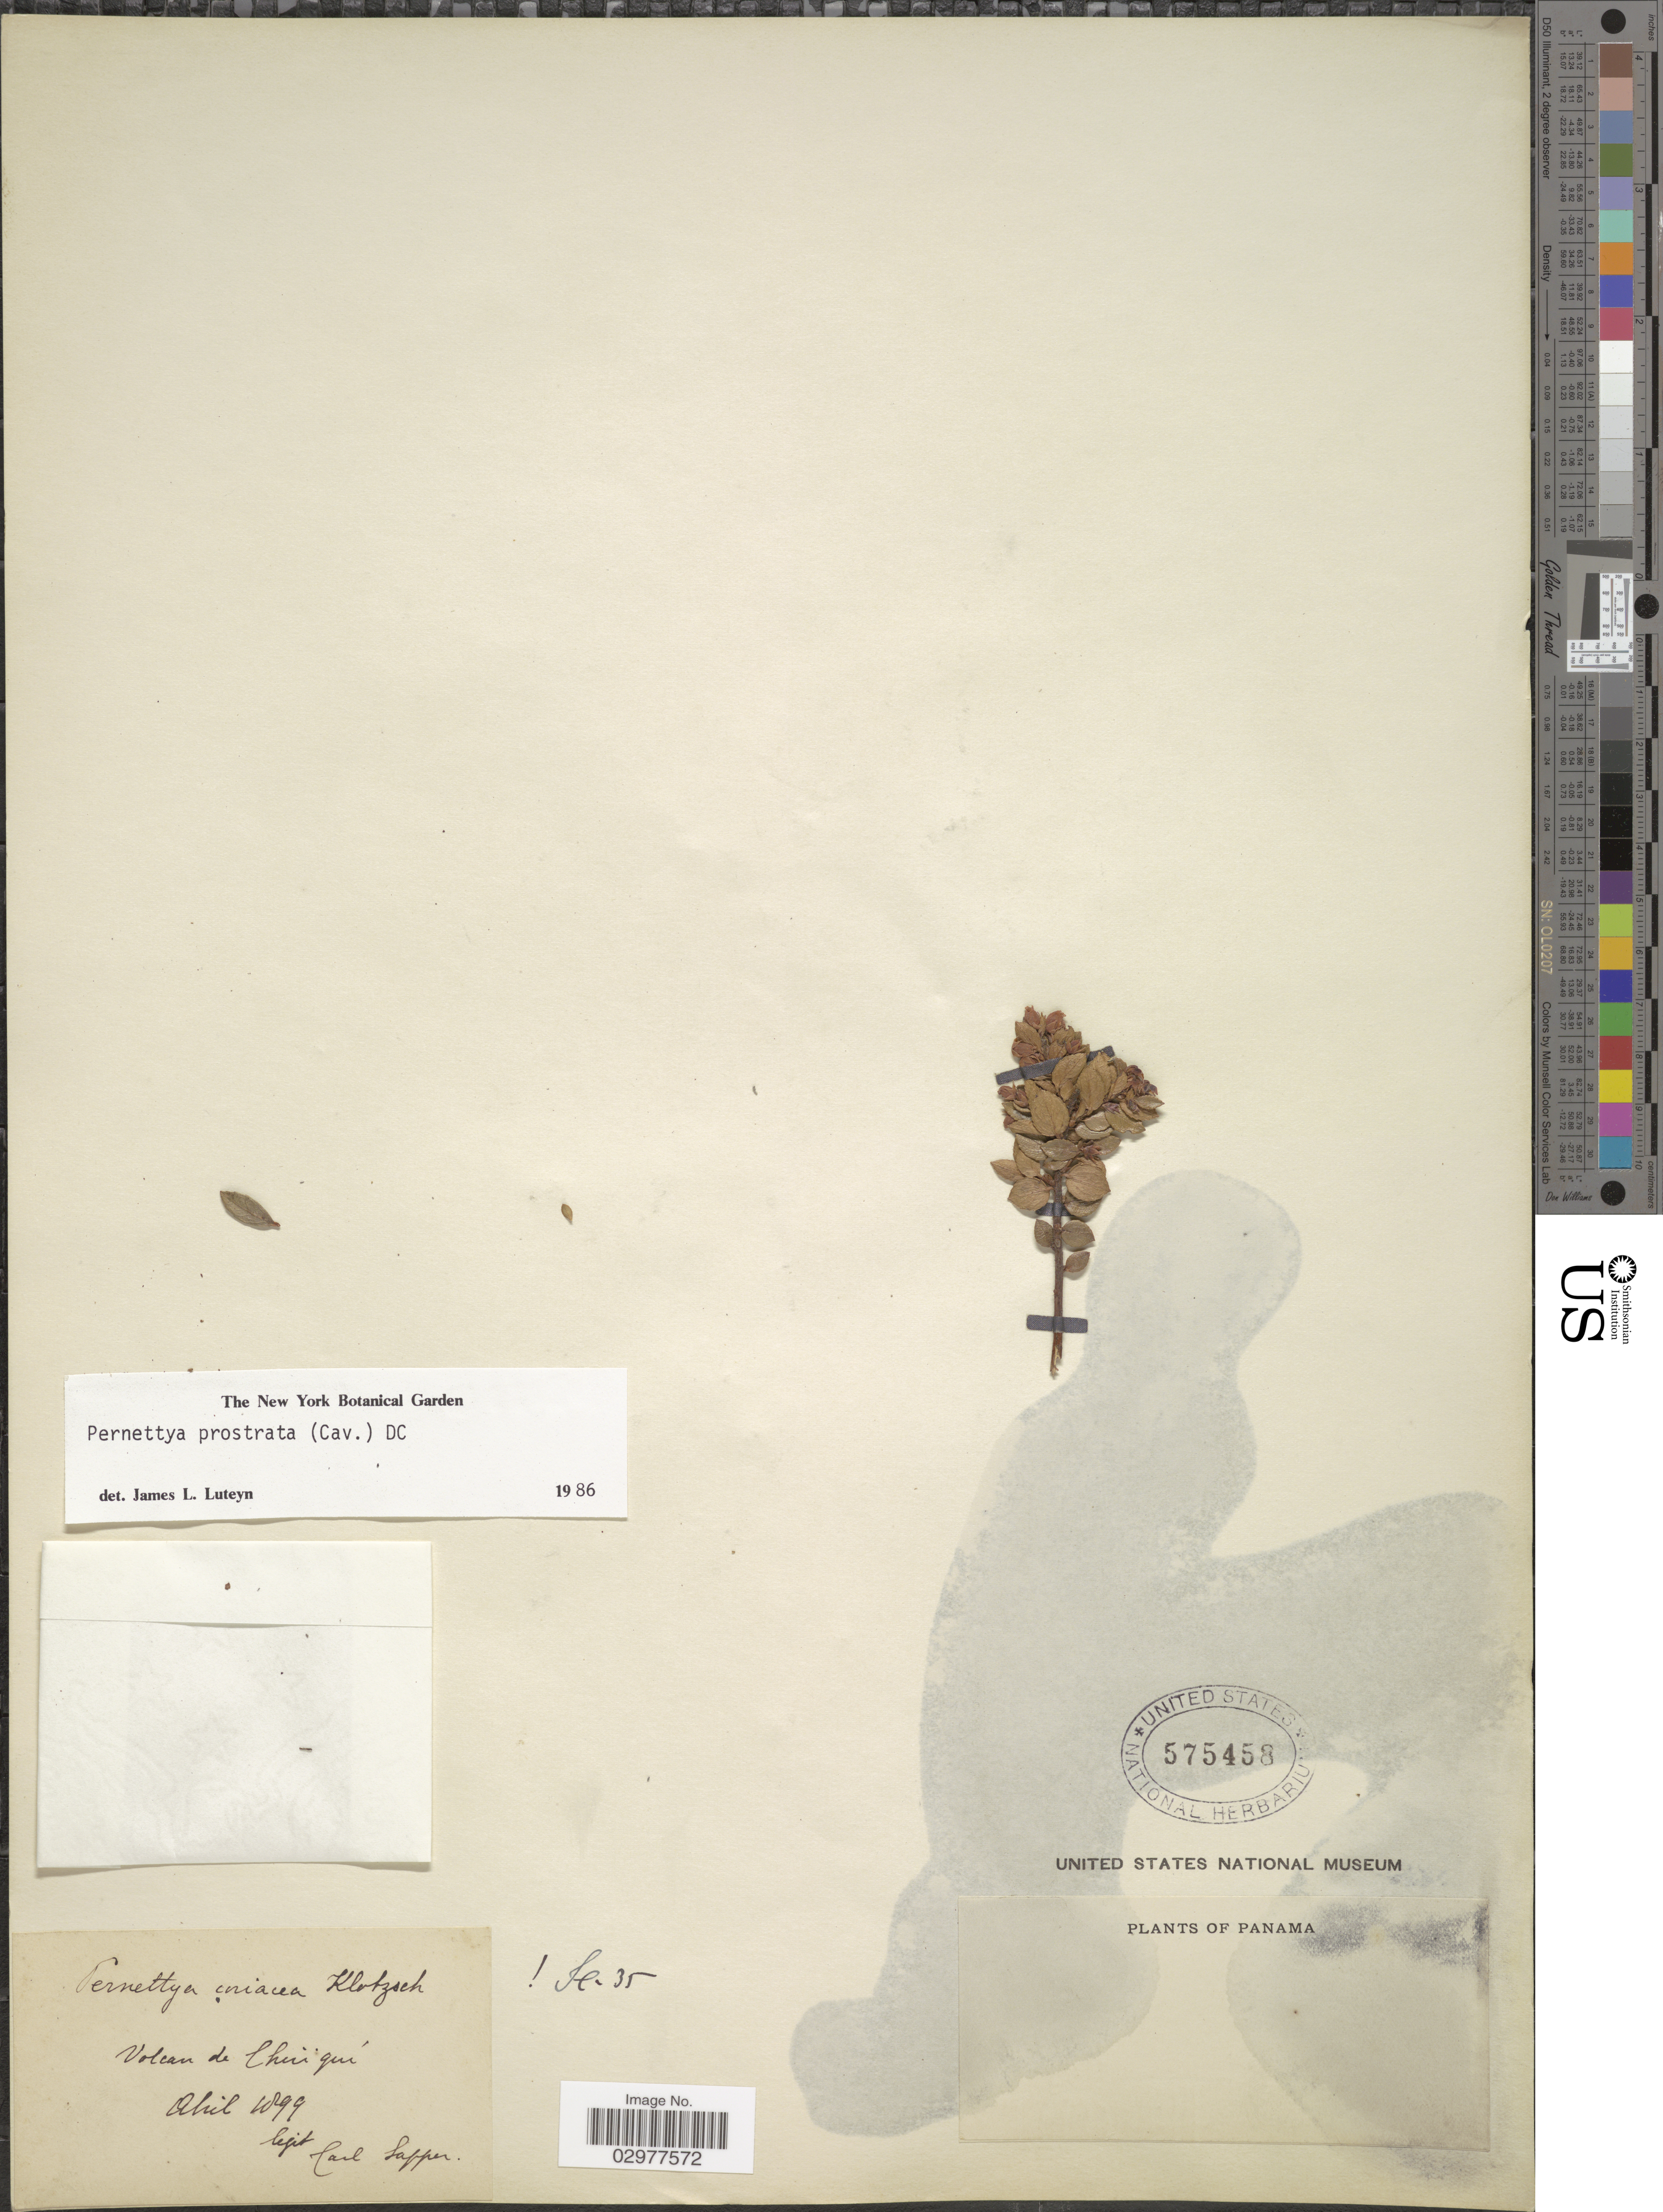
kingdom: Plantae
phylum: Tracheophyta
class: Magnoliopsida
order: Ericales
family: Ericaceae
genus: Pernettya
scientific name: Pernettya prostrata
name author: (Cav.) DC.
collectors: C. Sapper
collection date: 1899-04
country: Panama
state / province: Chiriqui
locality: Volcan de Chiriqui.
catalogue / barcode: US 575458